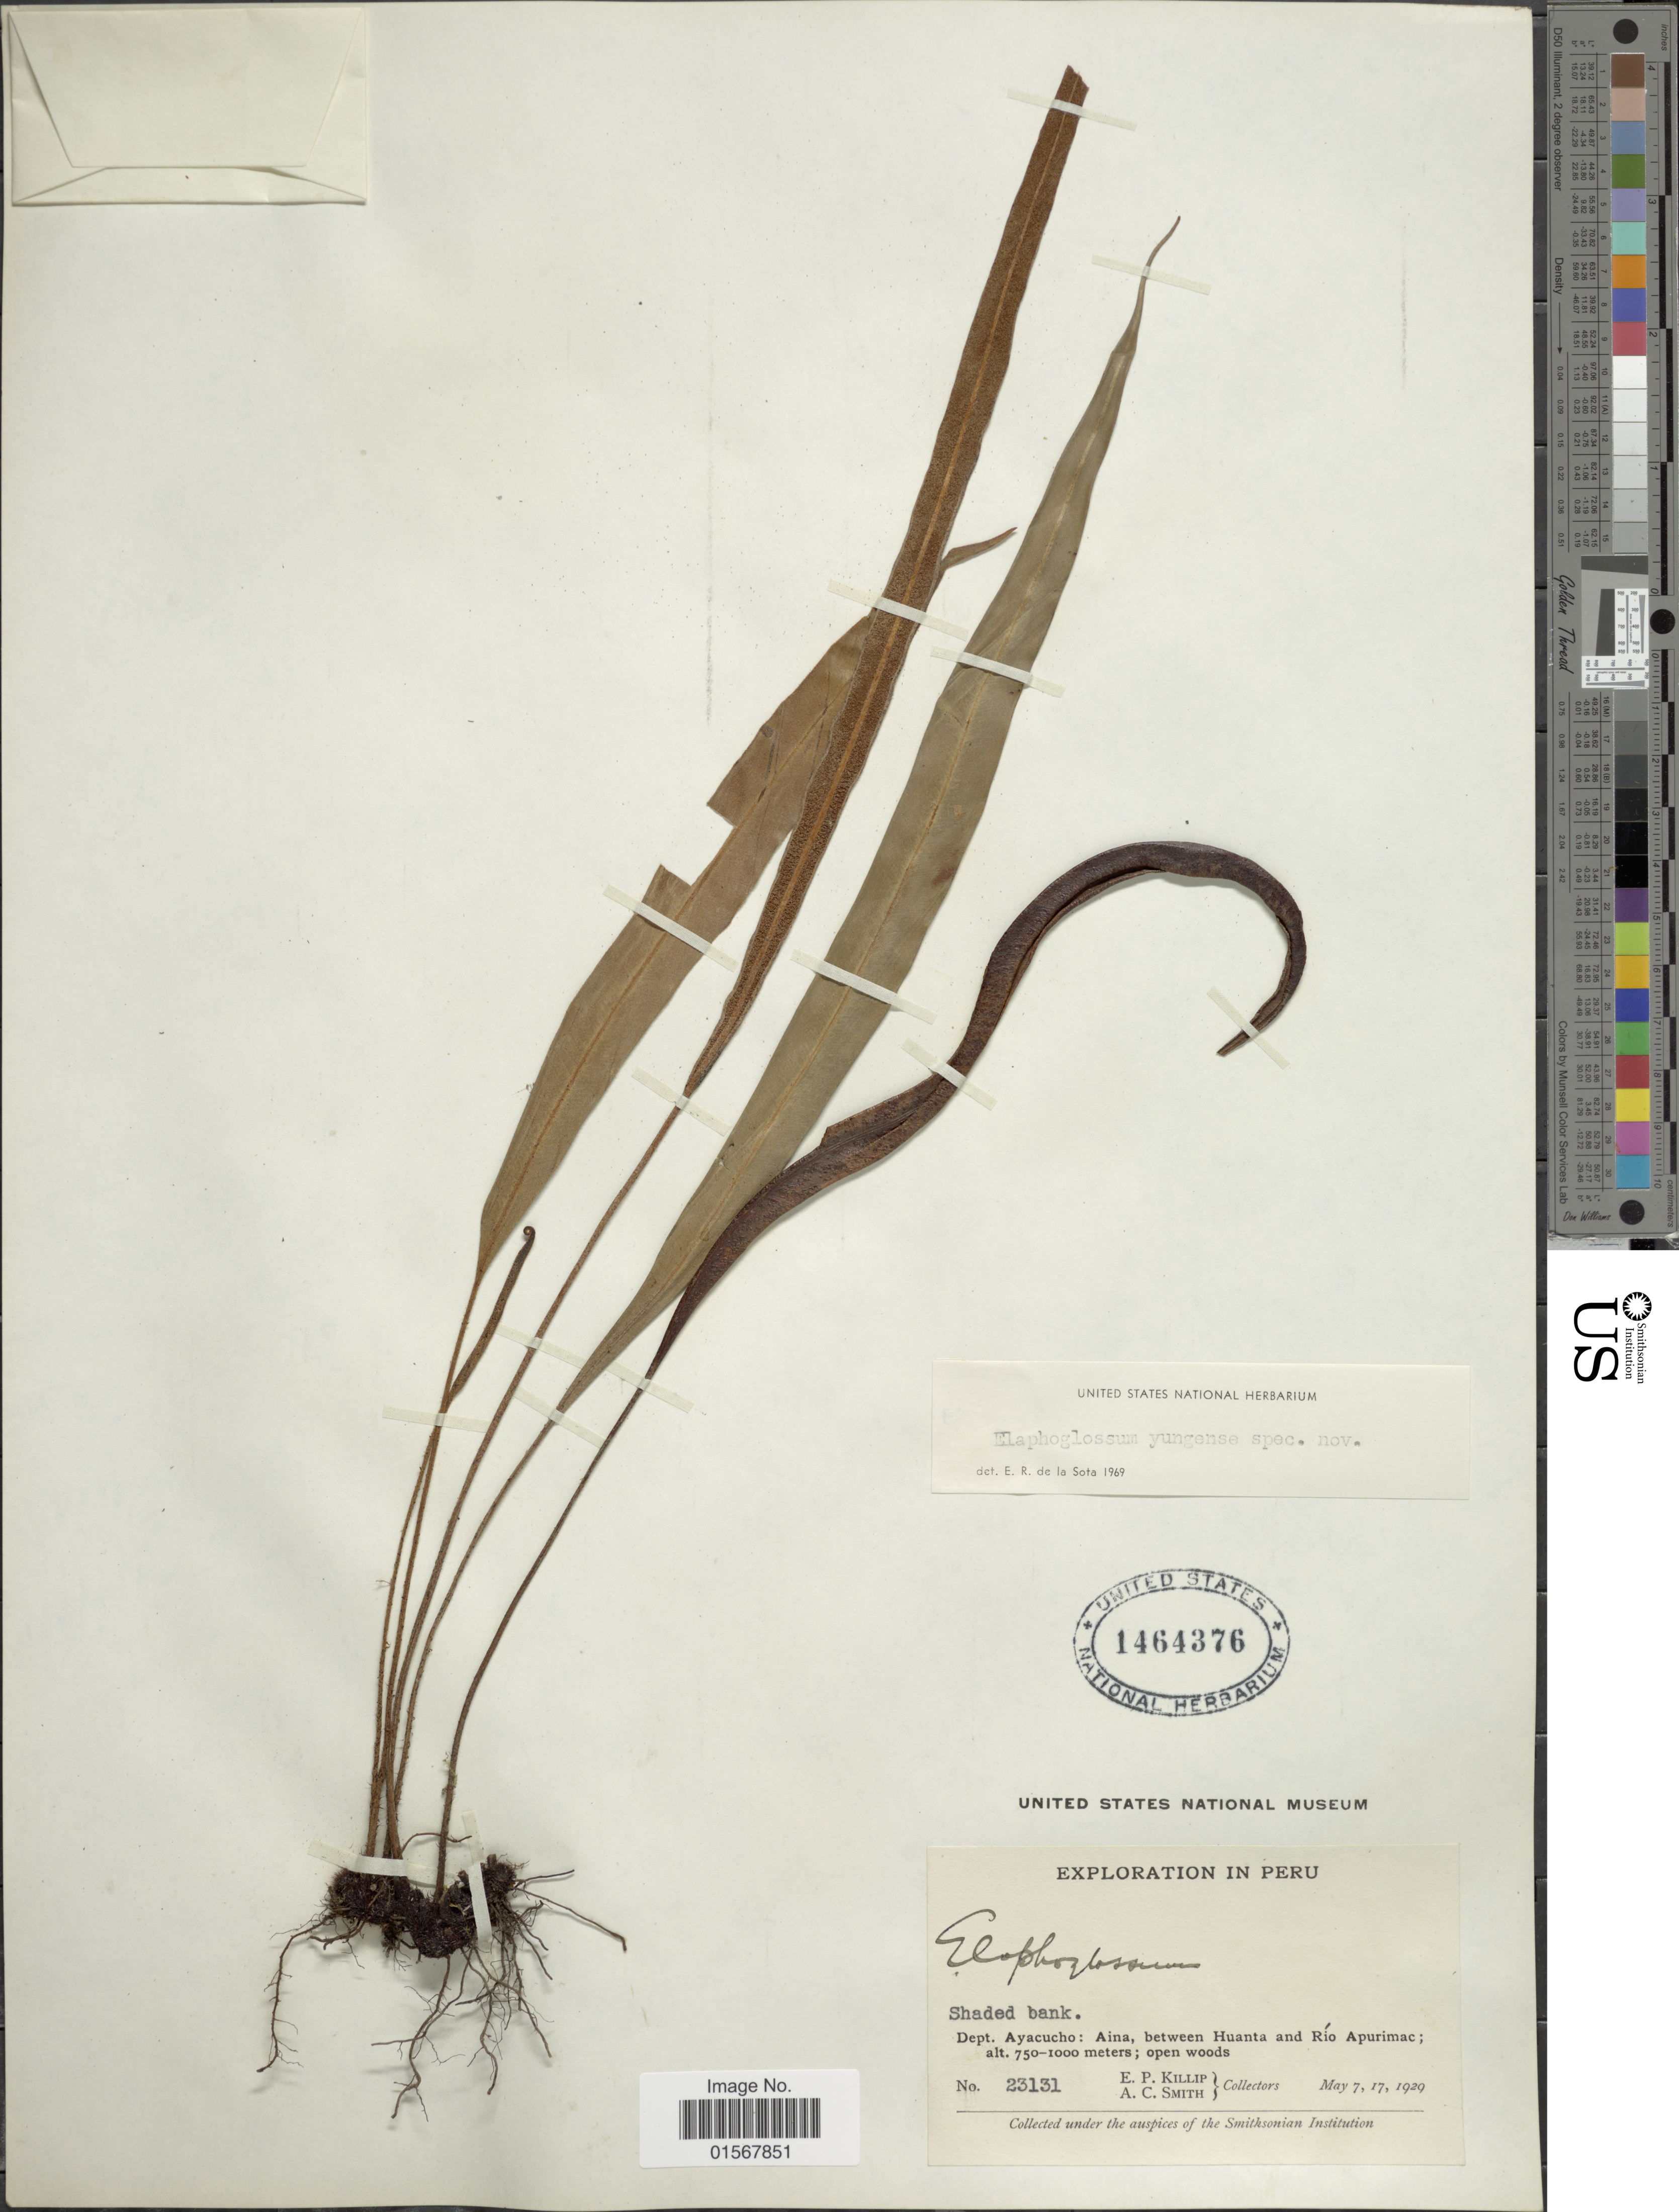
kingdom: Plantae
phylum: Tracheophyta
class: Polypodiopsida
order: Polypodiales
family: Dryopteridaceae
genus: Elaphoglossum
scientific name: Elaphoglossum yungense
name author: de la Sota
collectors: E. P. Killip & A. C. Smith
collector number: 23131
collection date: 1929-05-07/1929-05-17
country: Peru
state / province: Ayacucho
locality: Dept. Ayacucho: Aina, between Huanta and Rio Apurimac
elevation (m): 750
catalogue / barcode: US 1464376